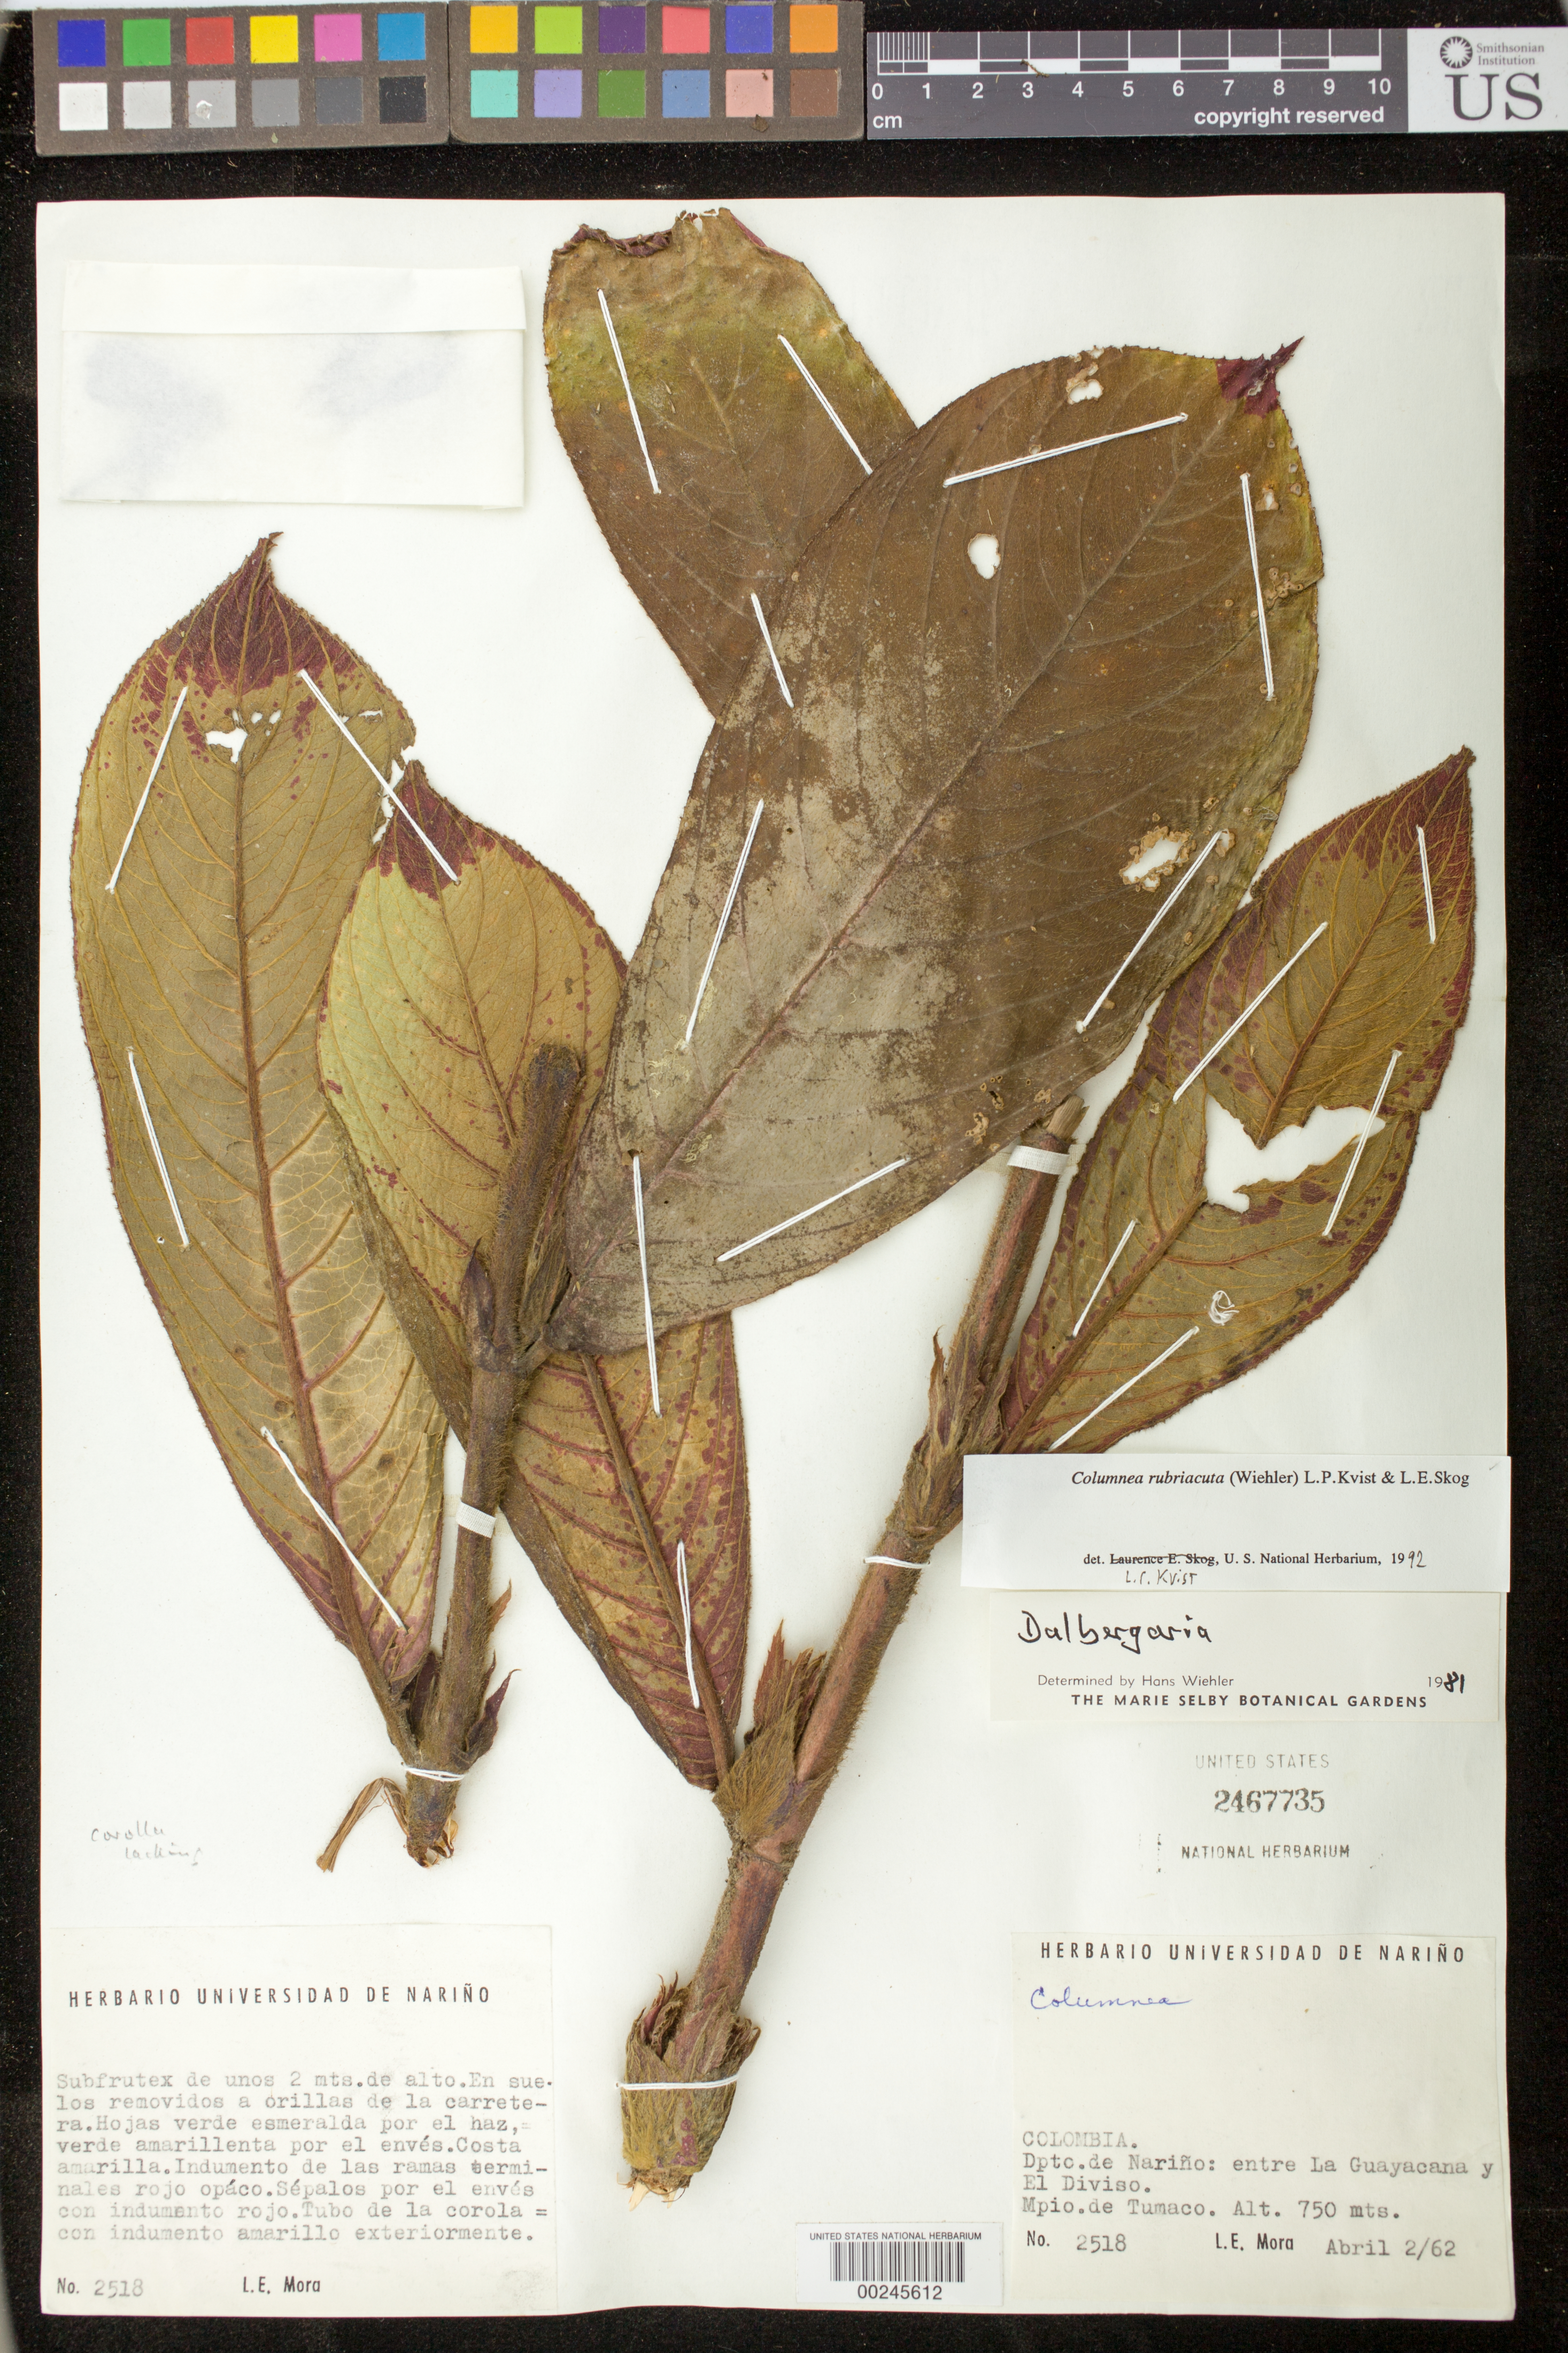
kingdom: Plantae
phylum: Tracheophyta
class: Magnoliopsida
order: Lamiales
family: Gesneriaceae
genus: Columnea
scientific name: Columnea rubriacuta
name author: (Wiehler) L.P. Kvist & L.E. Skog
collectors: L. Mora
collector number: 2518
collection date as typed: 02 Apr 1962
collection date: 1962-04-02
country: Colombia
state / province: Nariño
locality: Between La Guayacana and El Diviso, Mun. of Tumaco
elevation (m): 750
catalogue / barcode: US 2467735